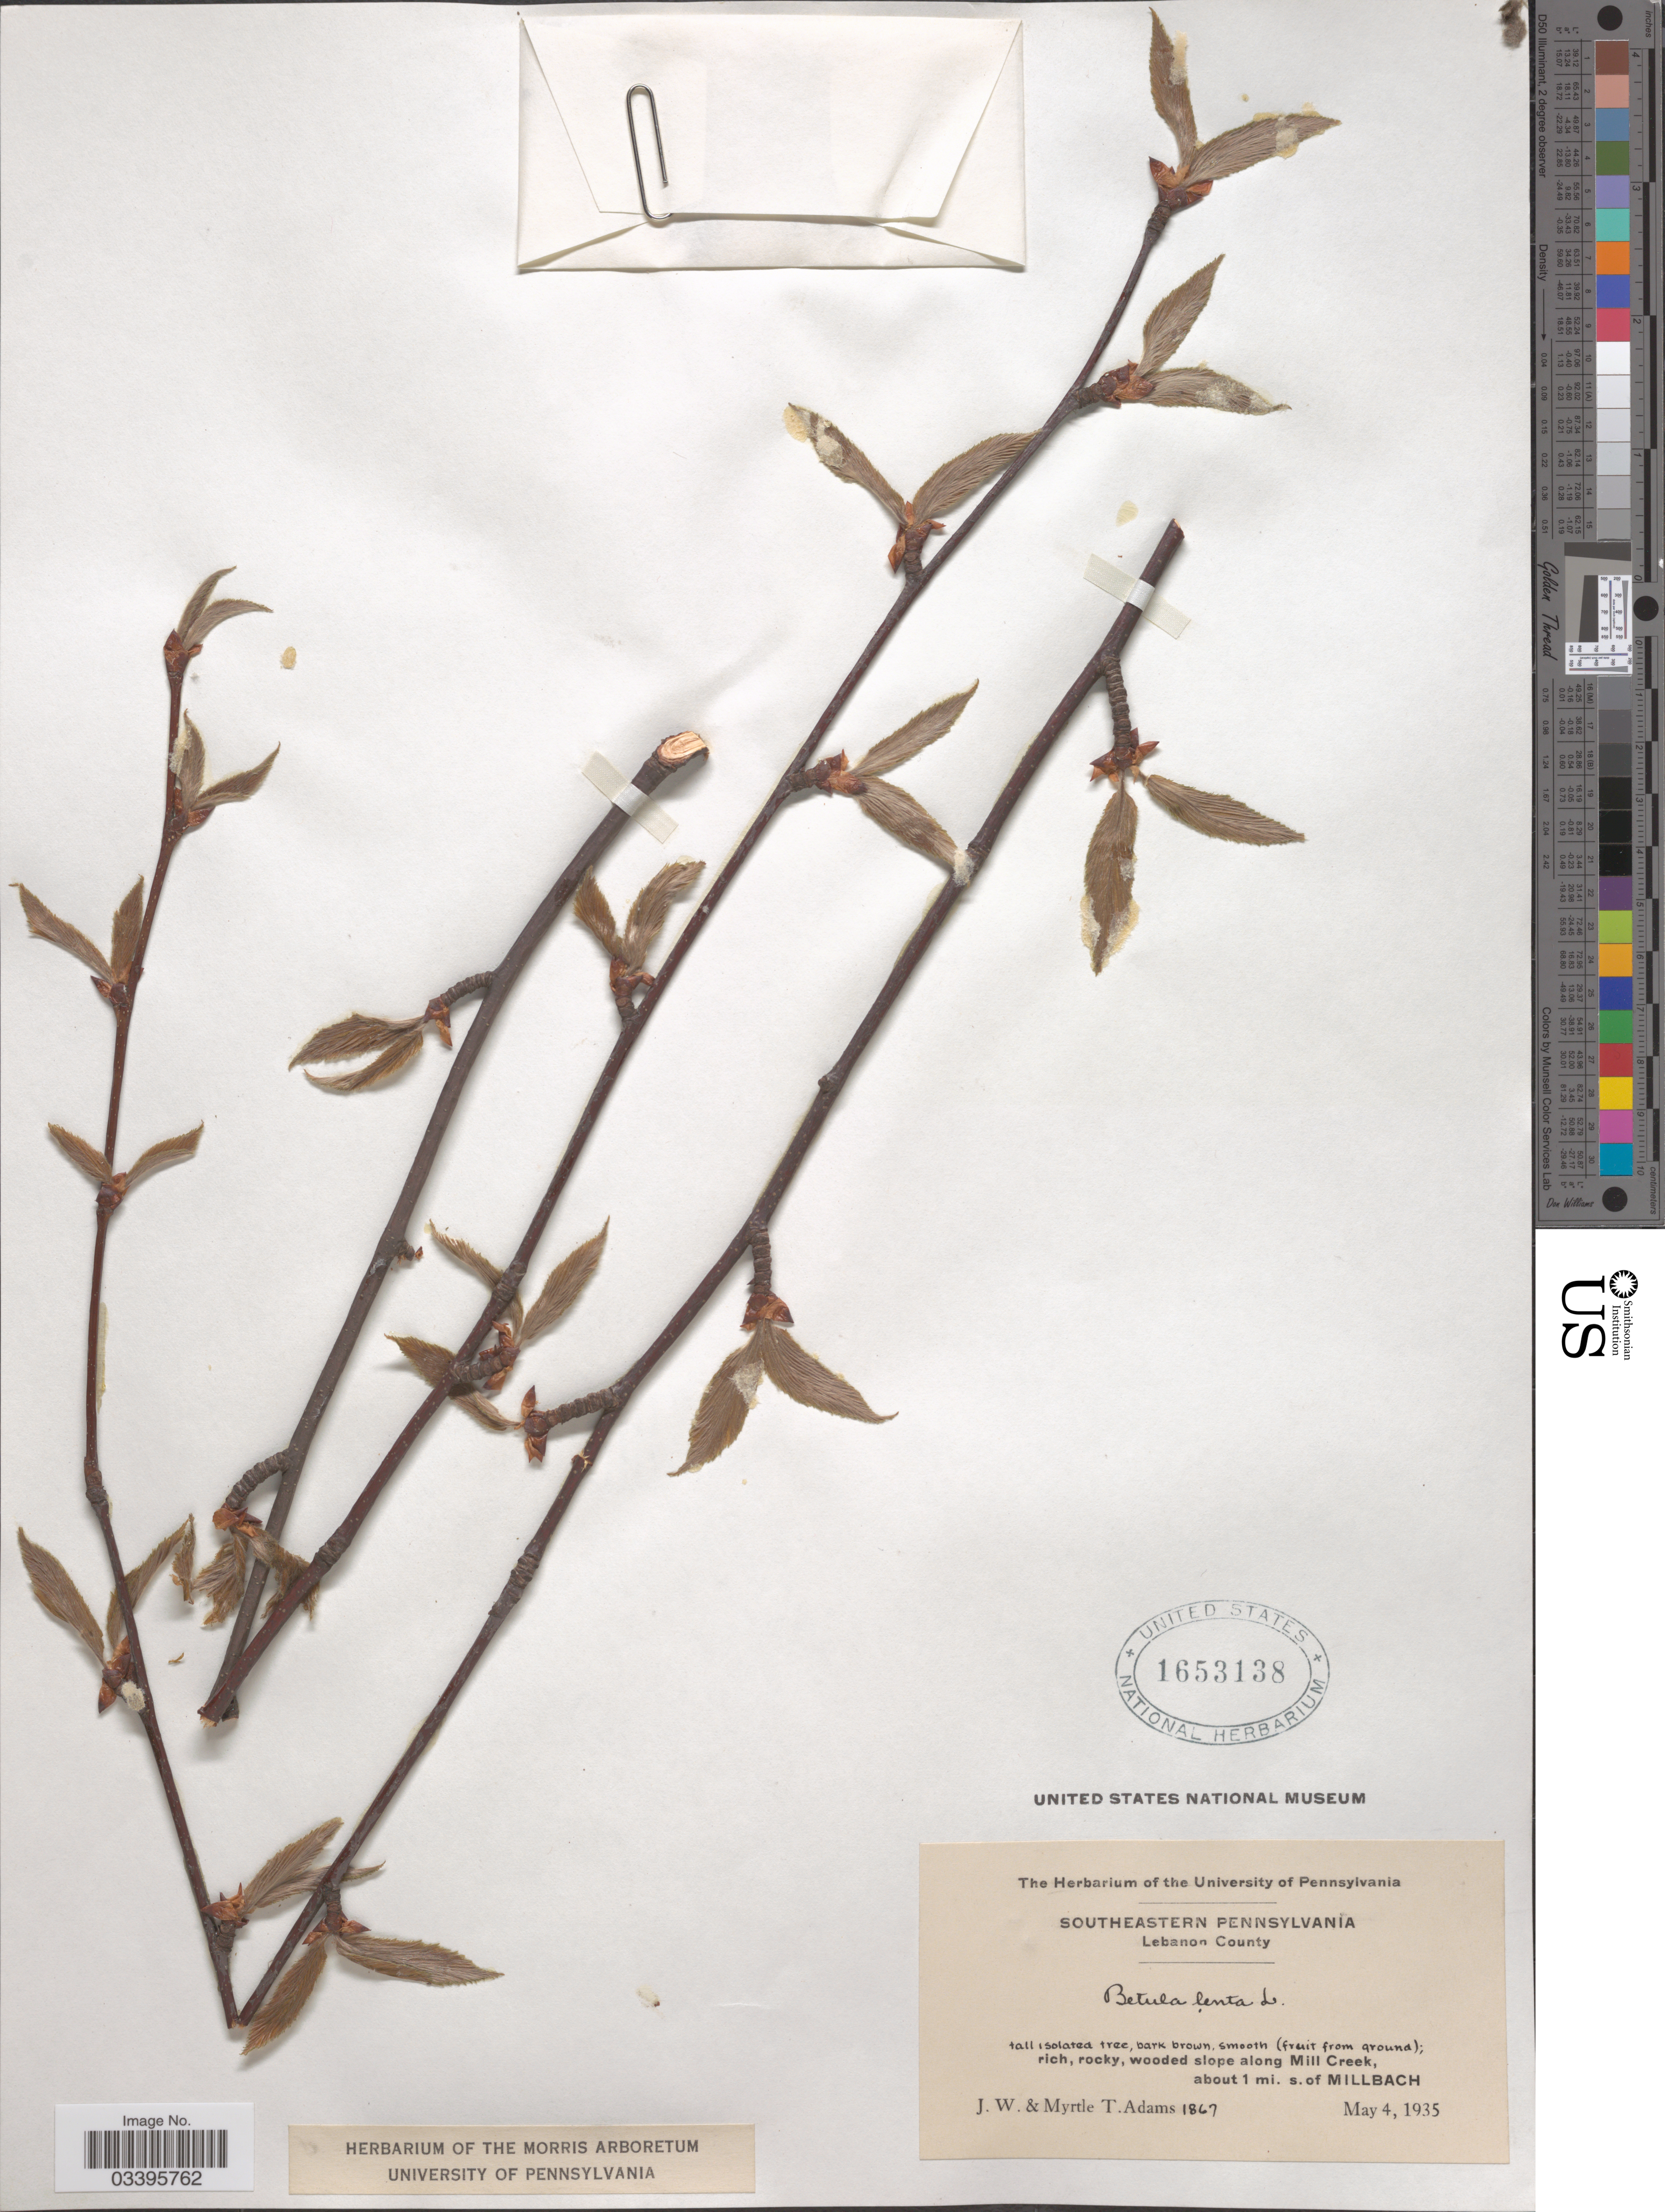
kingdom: Plantae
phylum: Tracheophyta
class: Magnoliopsida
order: Fagales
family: Betulaceae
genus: Betula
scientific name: Betula lenta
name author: L.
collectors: J. Adams & M. T. Adams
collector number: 1867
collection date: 1935-05-04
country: United States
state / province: Pennsylvania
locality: Southeastern Pennsylvania. Lebanon County, wooded slope along Mill Creek, about 1 mi. s. of Millbach.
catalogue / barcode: US 1653138